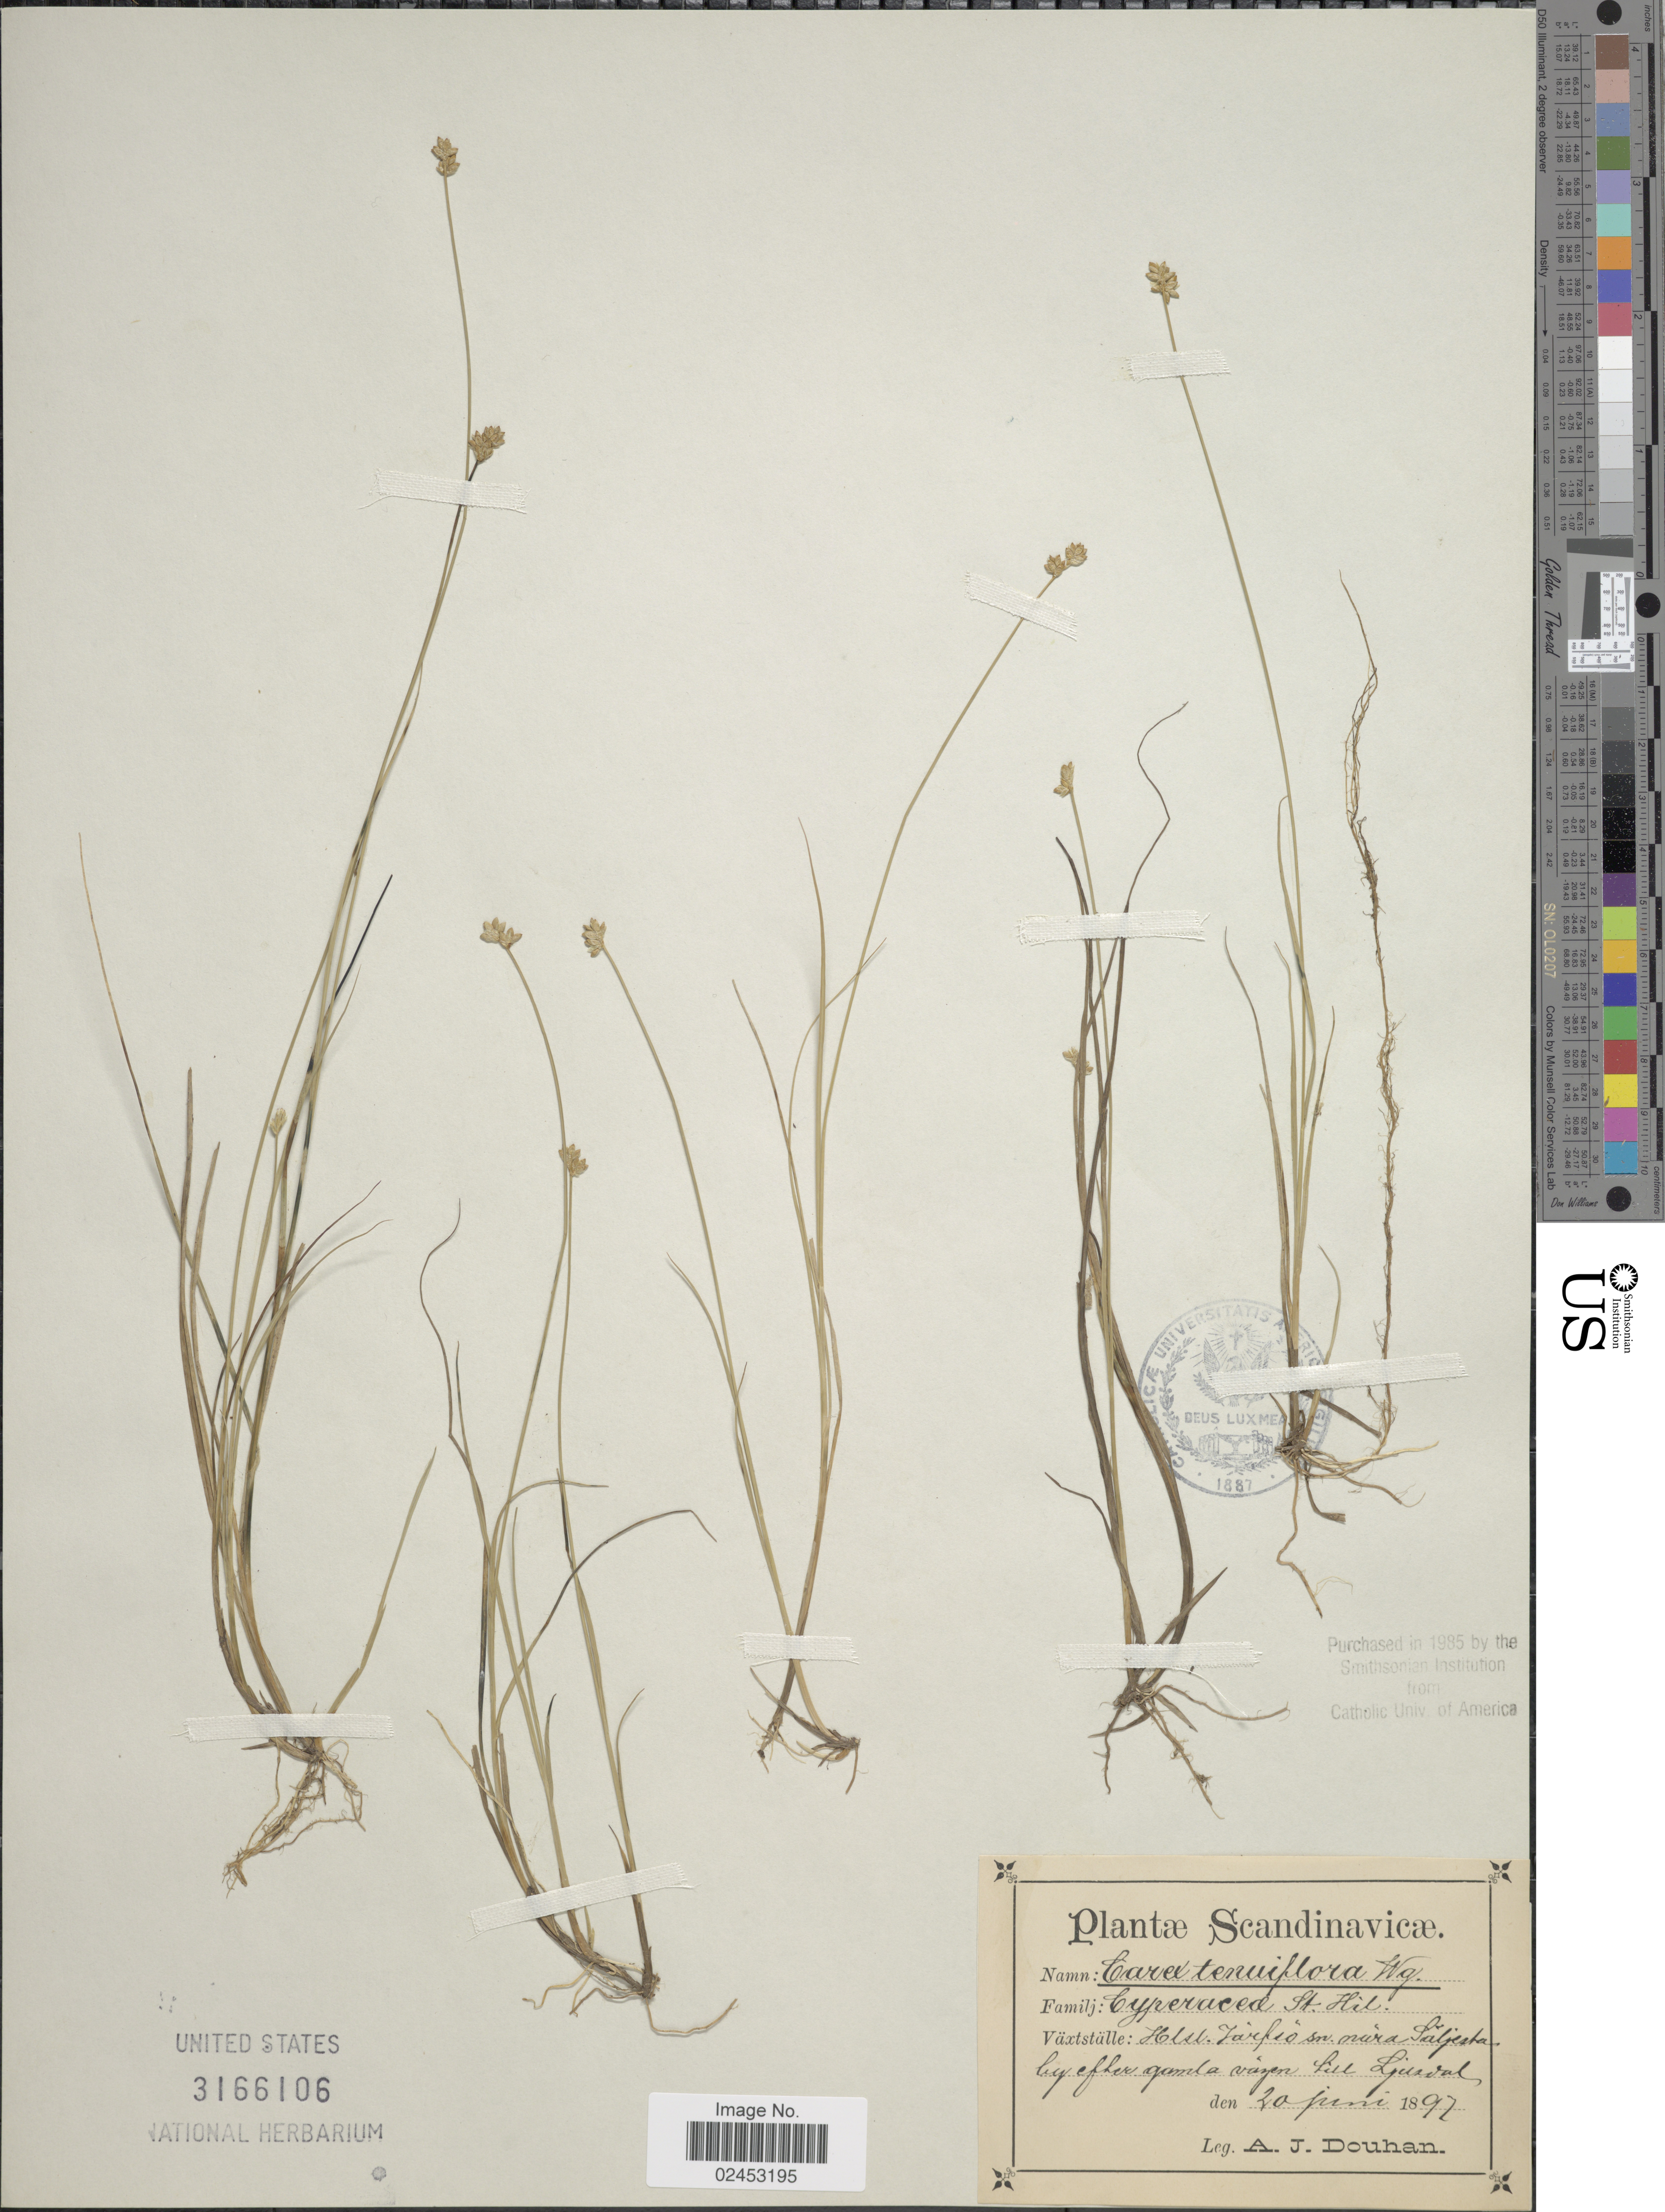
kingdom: Plantae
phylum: Tracheophyta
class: Liliopsida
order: Poales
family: Cyperaceae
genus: Carex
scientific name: Carex tenuiflora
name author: Wahlenb.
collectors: A. Douhan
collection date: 1897-06-20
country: Sweden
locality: Scandinavicae, Hlsl. Jarvso sn. nara Säljesta by efher gamla vagen Lill Ljusdal. [interpreted]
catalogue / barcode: US 3166106